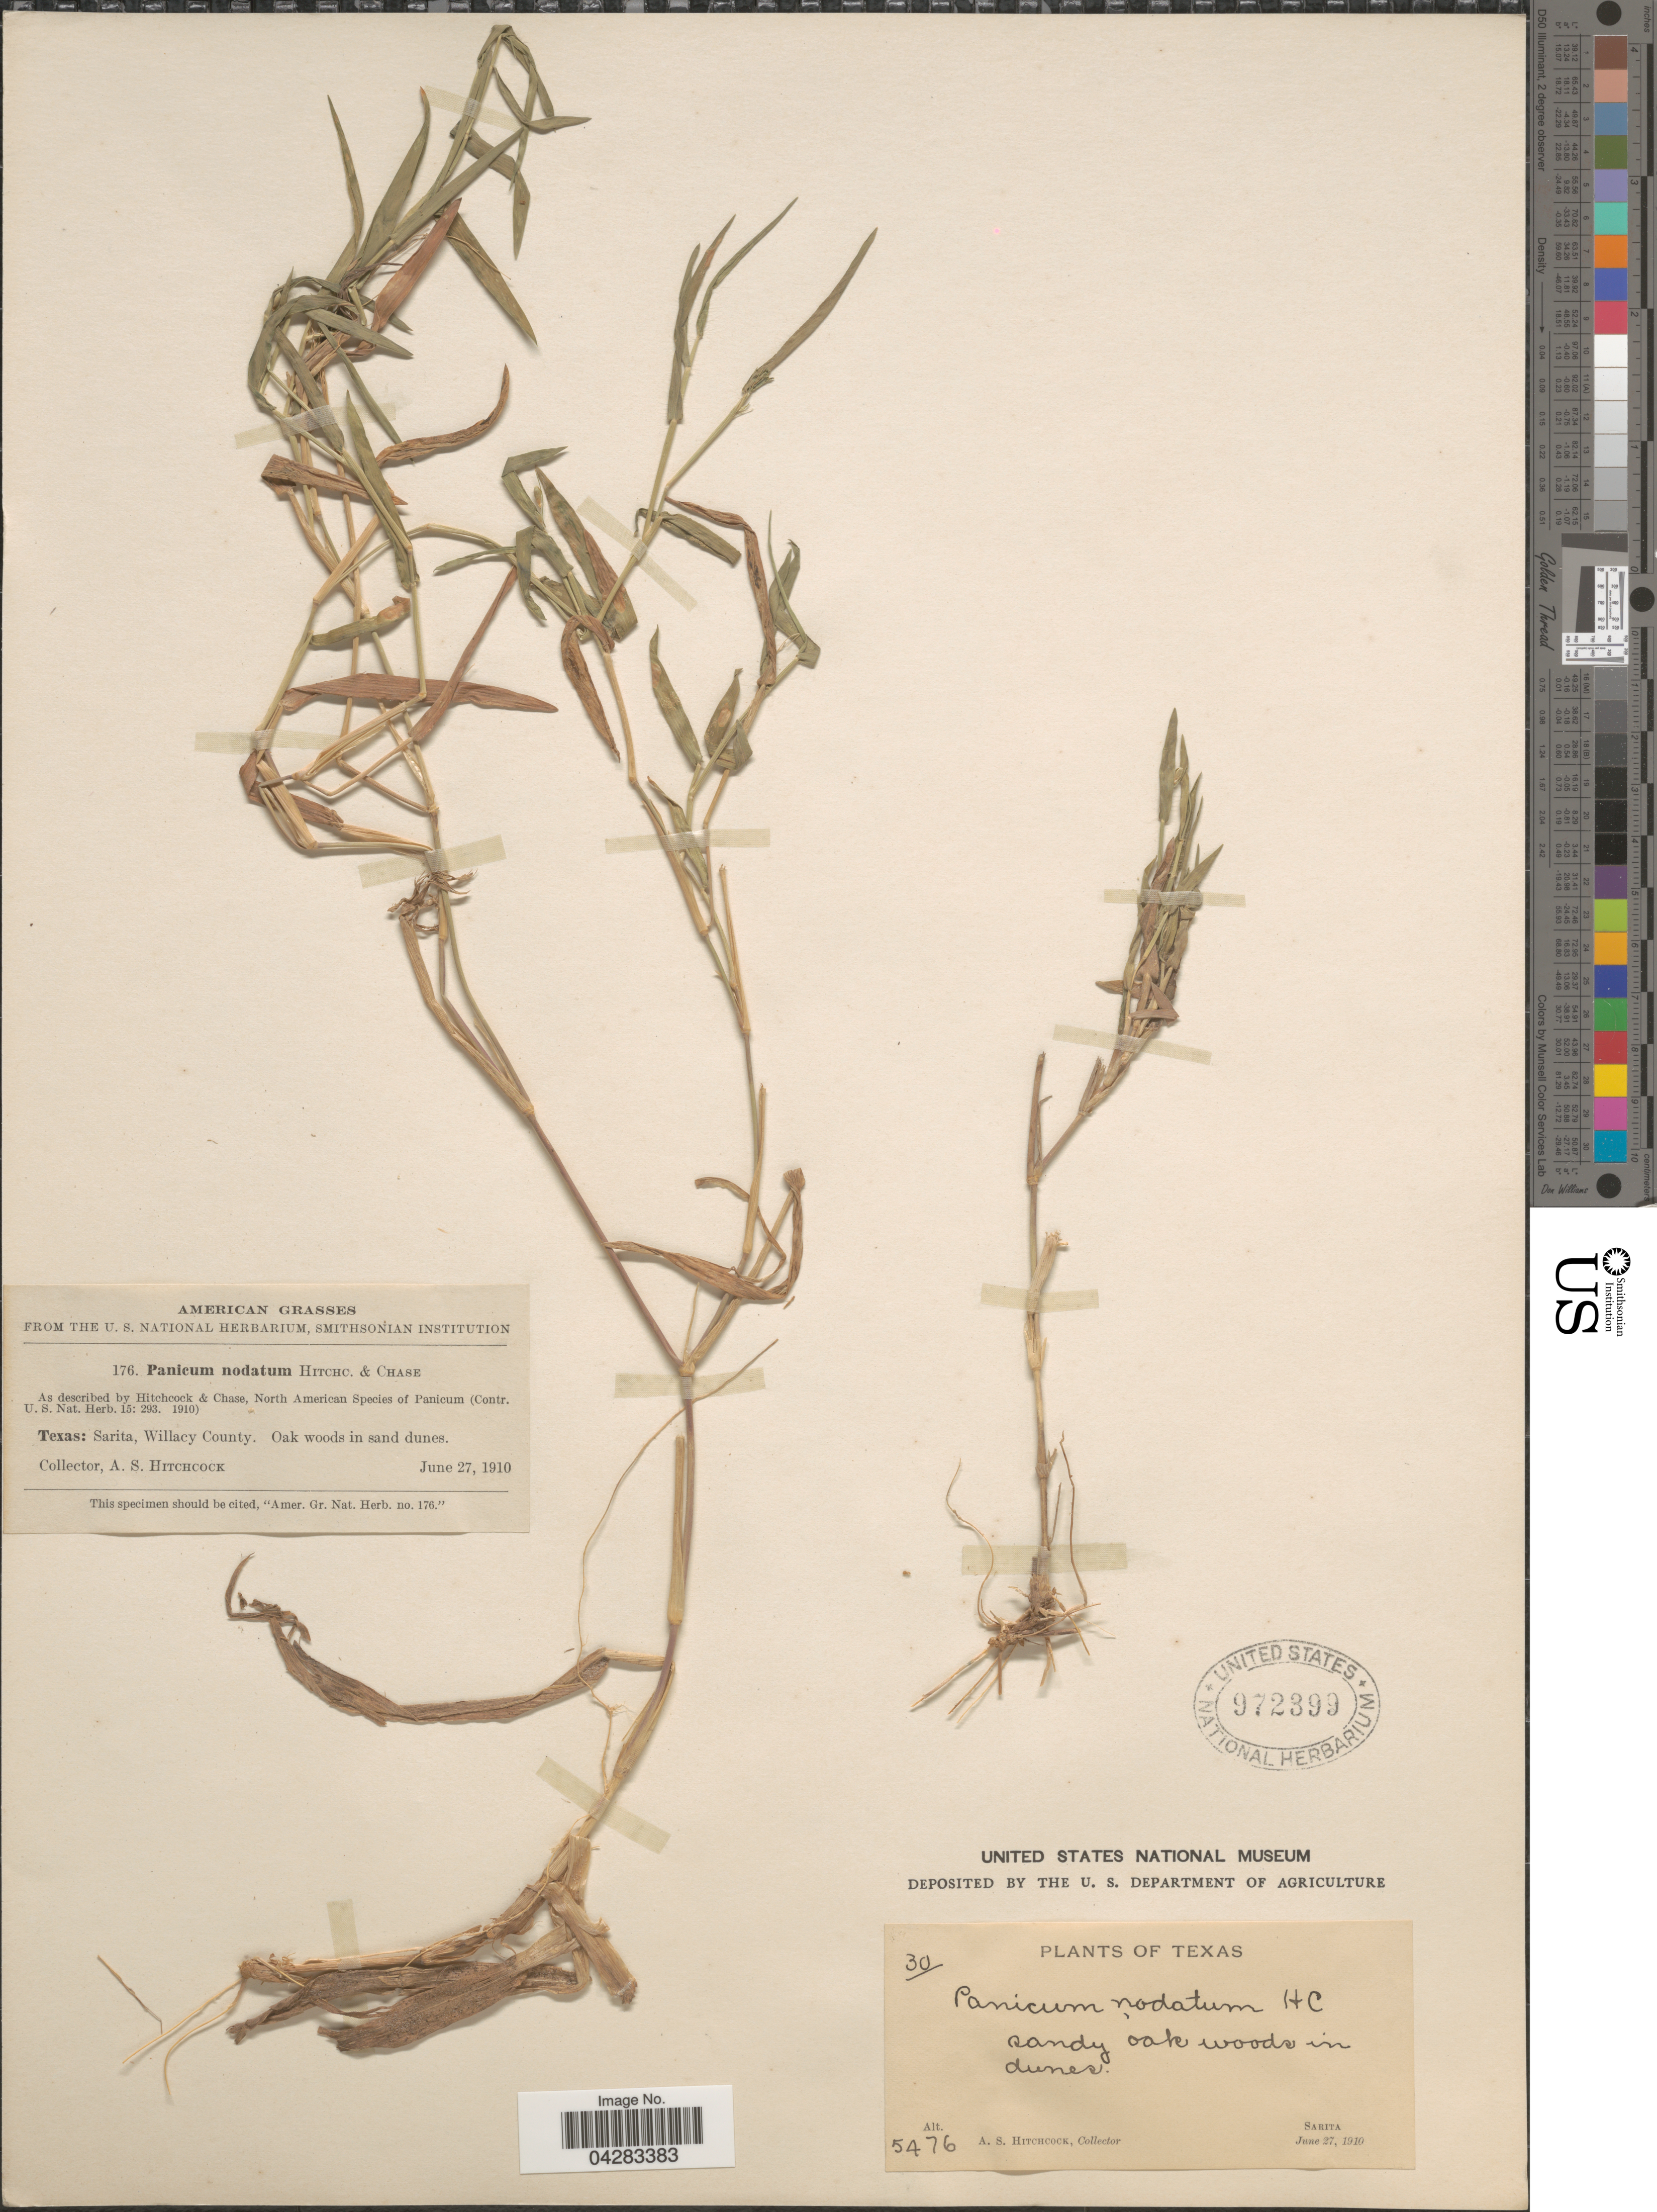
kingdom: Plantae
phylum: Tracheophyta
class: Liliopsida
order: Poales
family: Poaceae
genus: Dichanthelium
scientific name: Dichanthelium nodatum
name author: (Hitchc. & Chase) Gould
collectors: A. S. Hitchcock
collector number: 176/30/5476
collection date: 1910-06-27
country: United States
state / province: Texas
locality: Sandy oak woods in dunes. Sarita. Willacy County.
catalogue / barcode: US 972399